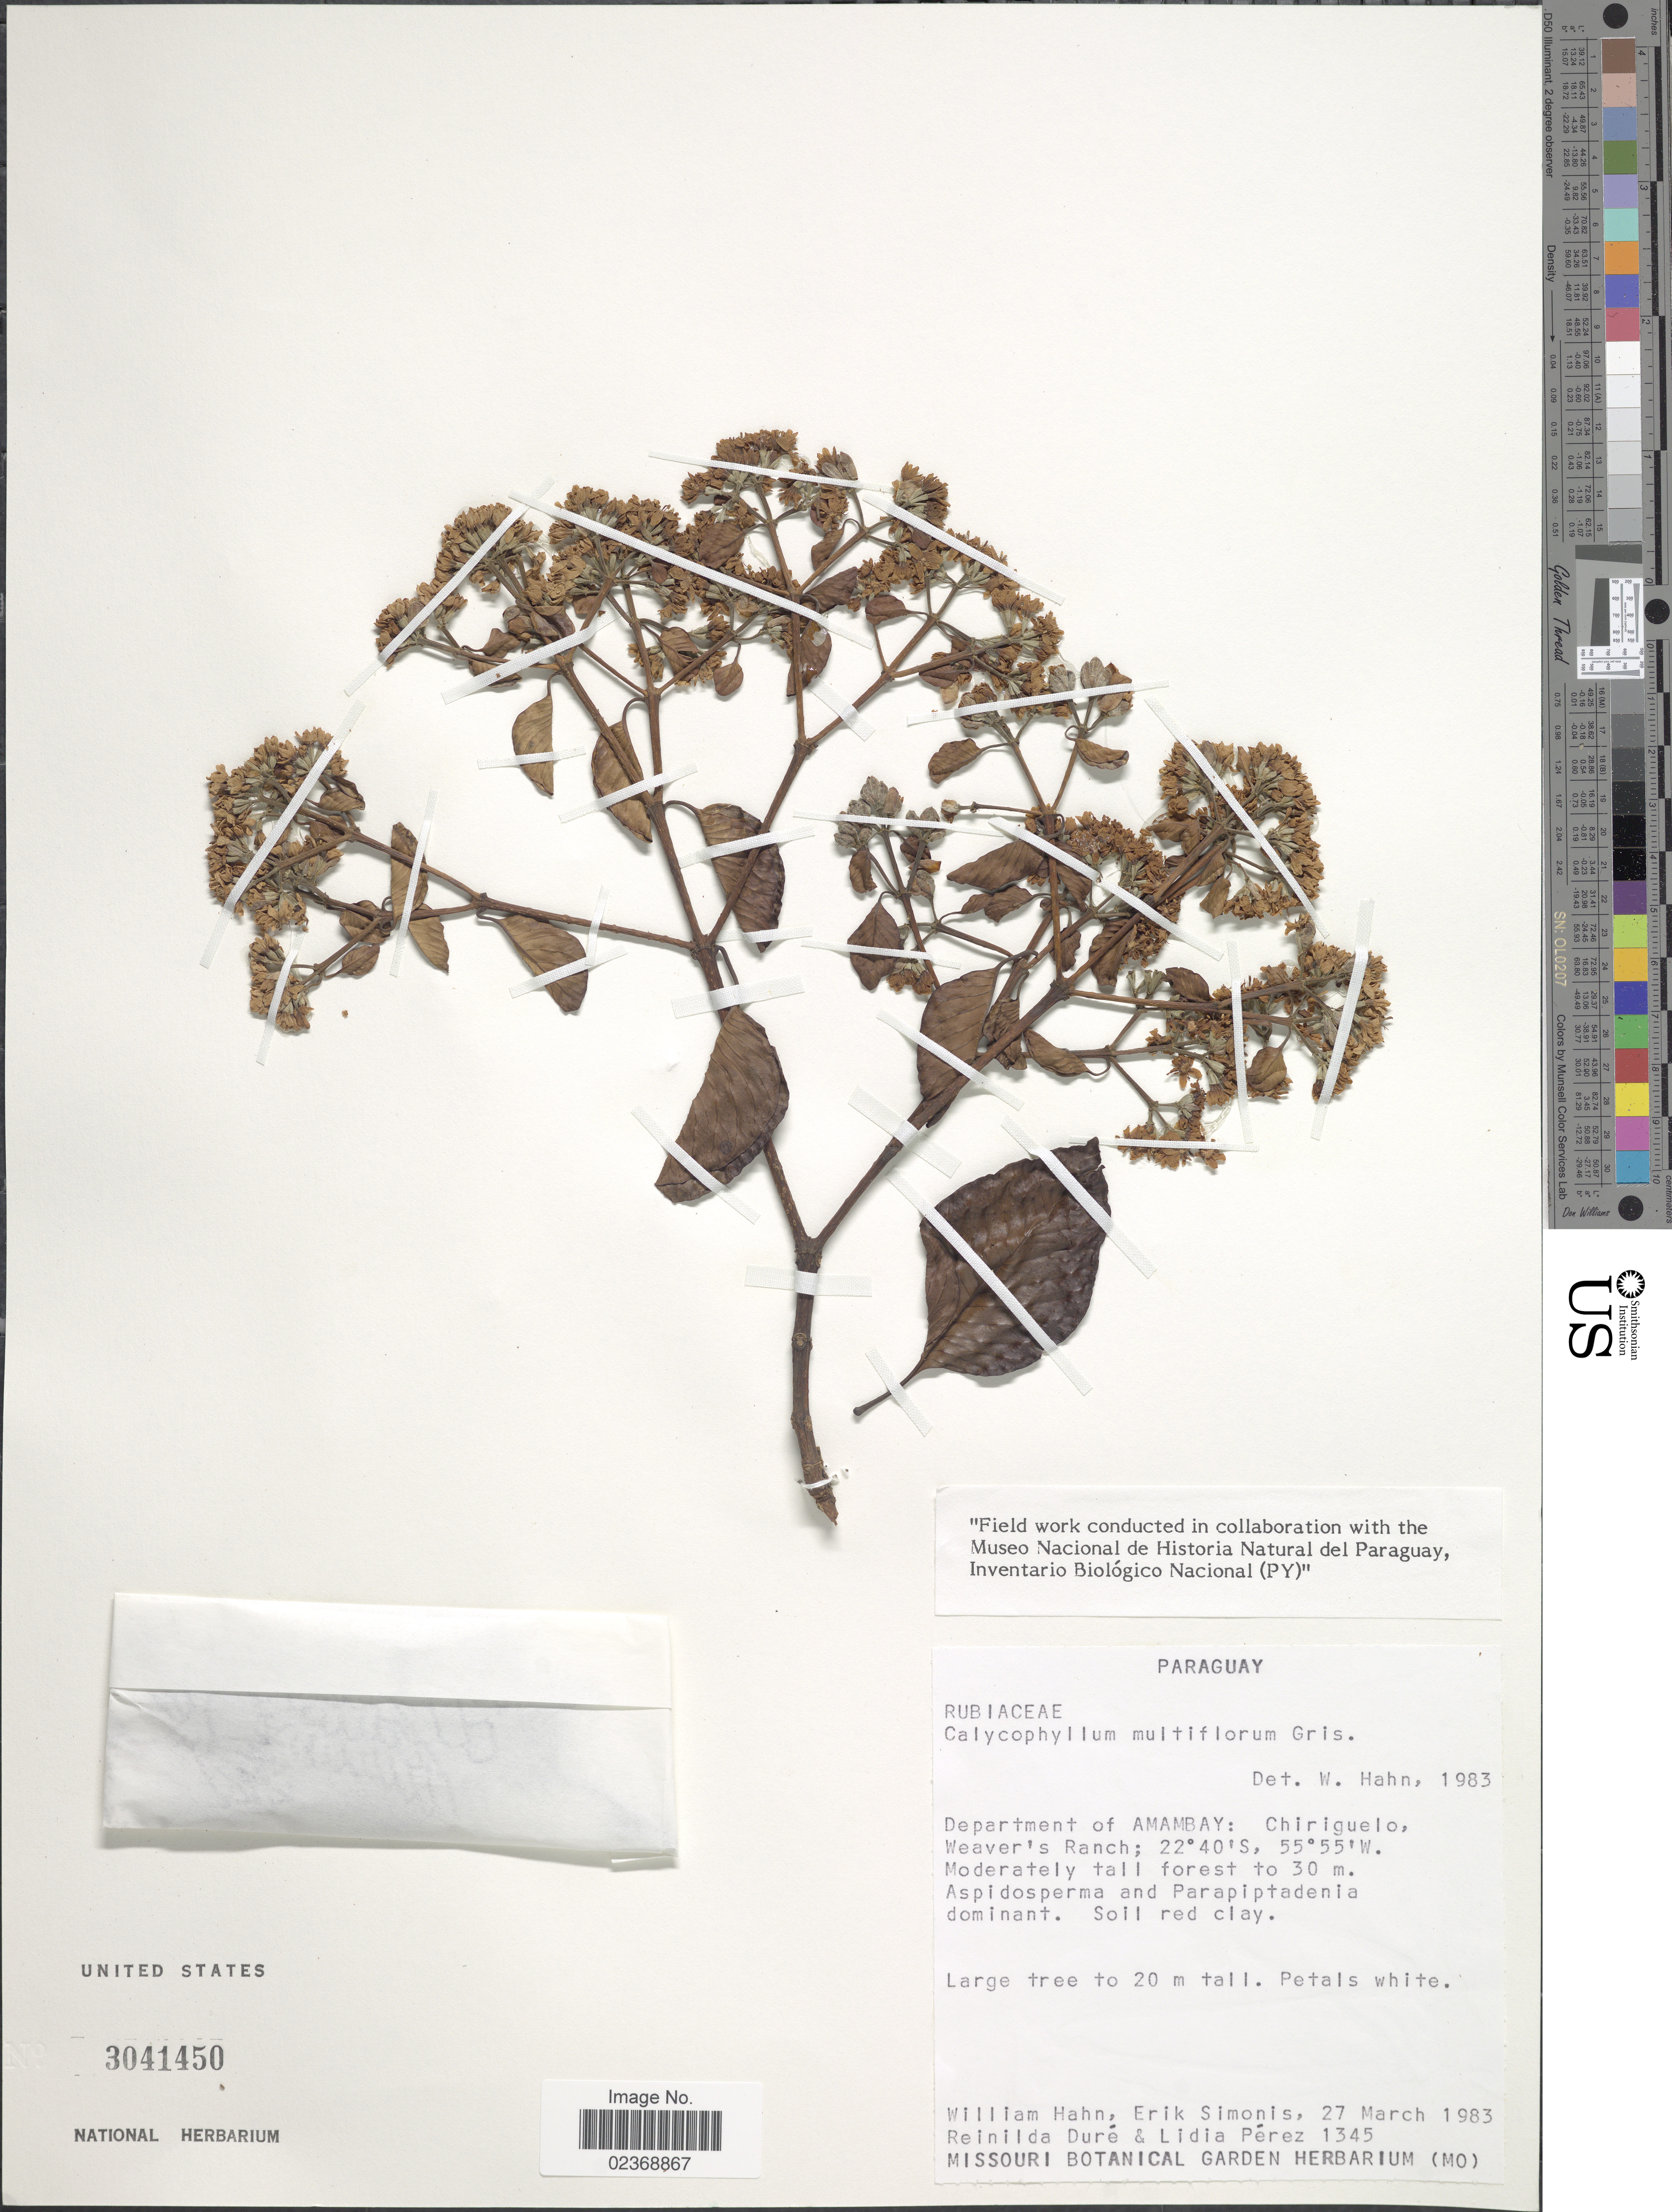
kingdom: Plantae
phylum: Tracheophyta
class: Magnoliopsida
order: Gentianales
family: Rubiaceae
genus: Calycophyllum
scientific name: Calycophyllum multiflorum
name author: Griseb.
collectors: W. Hahn, E. Simonis, R. Duré & L. Pérez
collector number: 1345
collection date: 1983-03-27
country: Paraguay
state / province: Amambay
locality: Chiriquelo, Weaver's Ranch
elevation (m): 30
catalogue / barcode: US 3041450